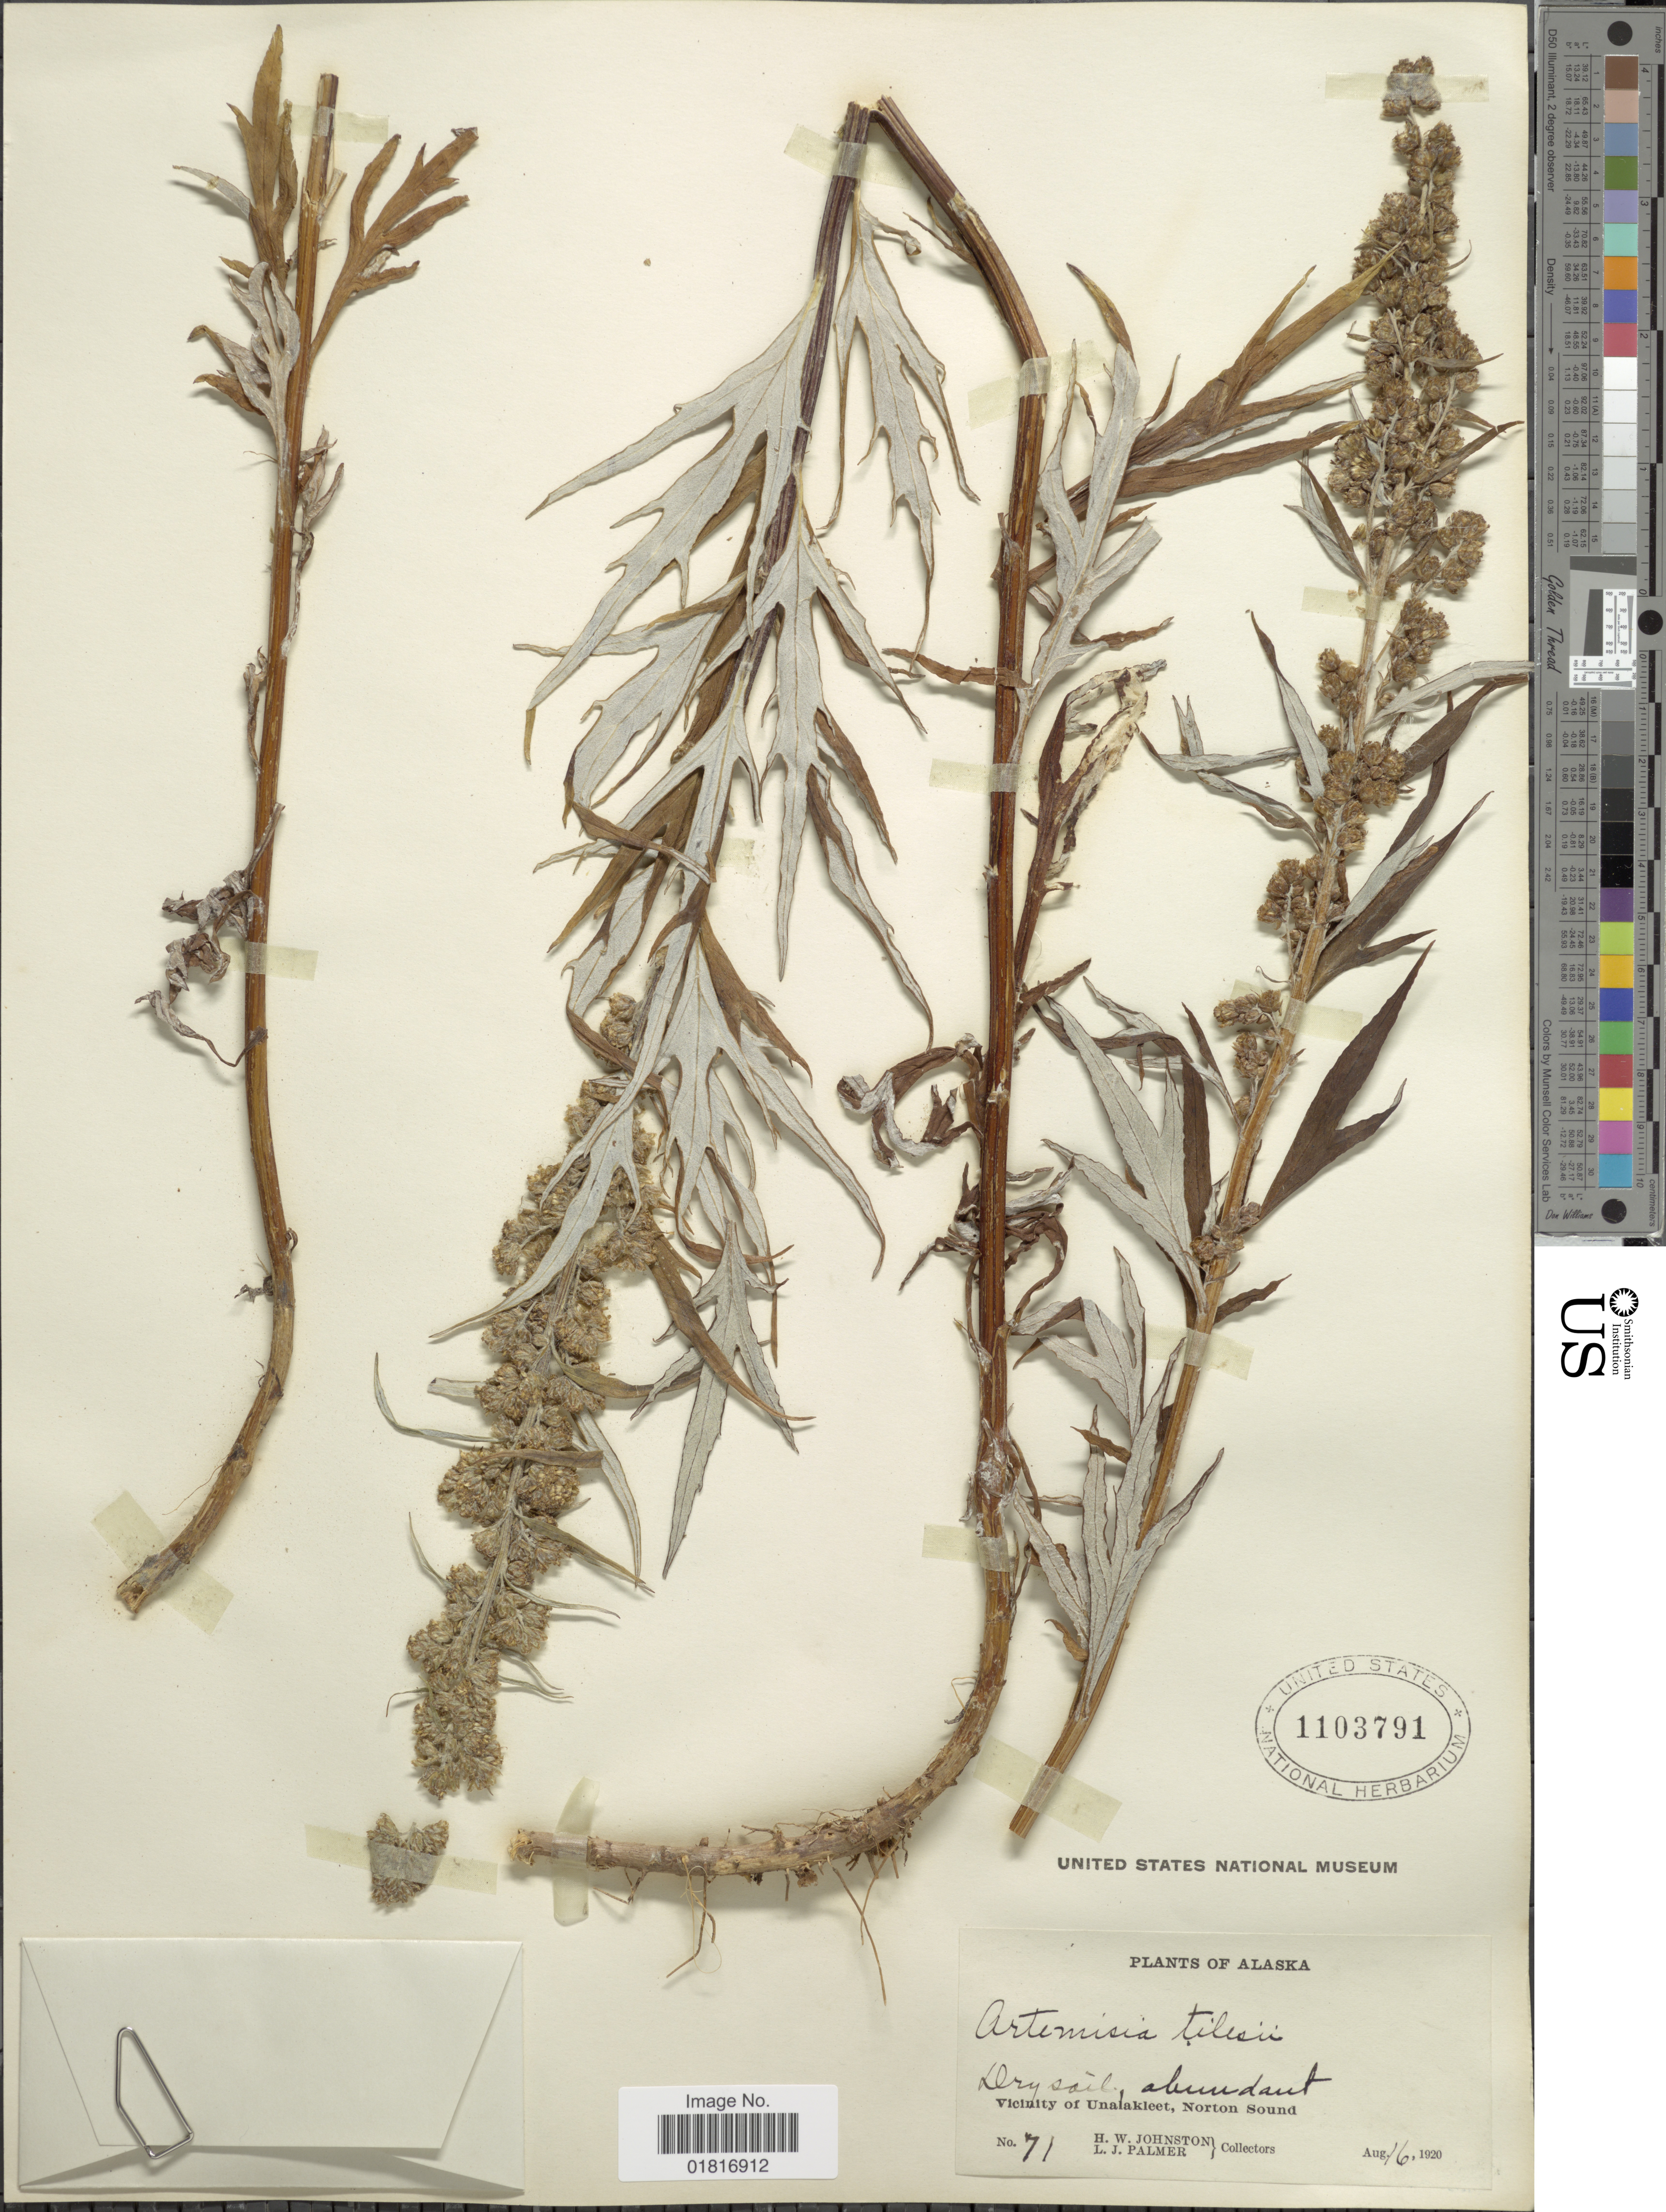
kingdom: Plantae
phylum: Tracheophyta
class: Magnoliopsida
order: Asterales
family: Asteraceae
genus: Artemisia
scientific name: Artemisia tilesii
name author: Ledeb.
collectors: H. W. Johnston & L. J. Palmer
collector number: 71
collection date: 1920-08-16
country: United States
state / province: Alaska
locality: Dry soil, abundant, Vicinity of Unalakleet, Norton Sound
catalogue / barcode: US 1103791